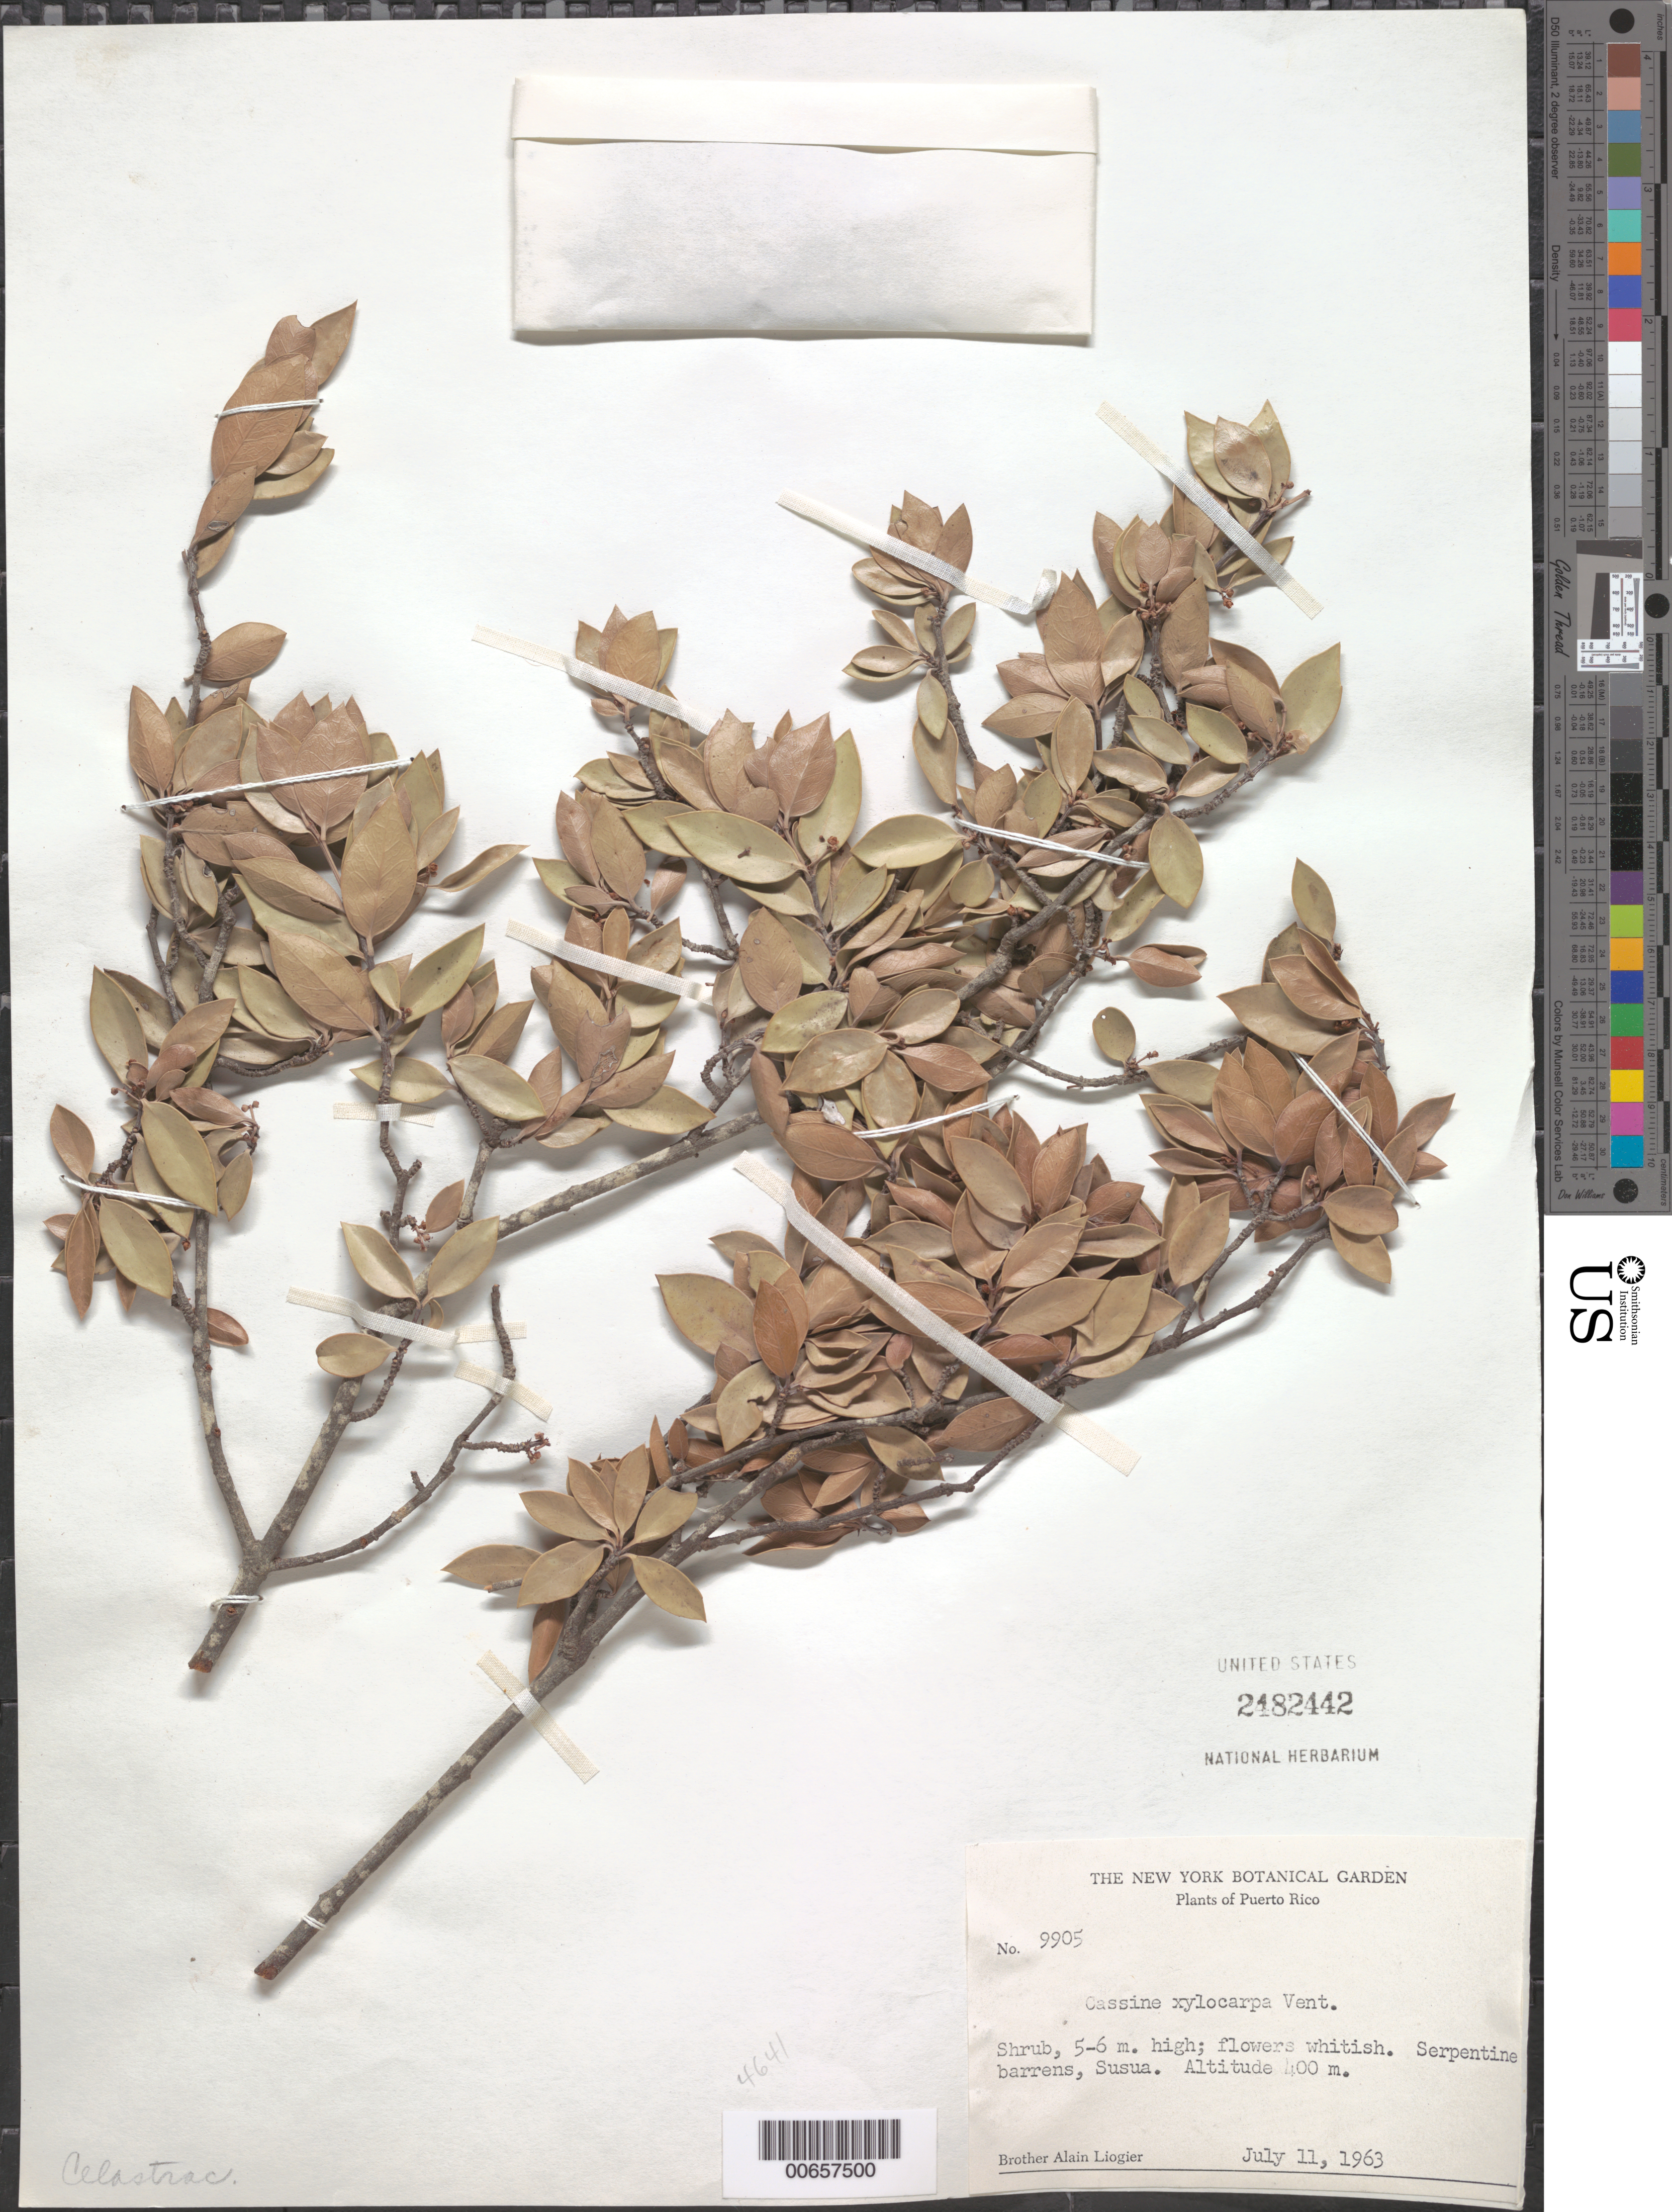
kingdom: Plantae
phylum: Tracheophyta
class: Magnoliopsida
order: Celastrales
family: Celastraceae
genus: Elaeodendron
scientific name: Elaeodendron xylocarpum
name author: (Vent.) DC.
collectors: A. H. Liogier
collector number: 9905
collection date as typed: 11 Jul 1963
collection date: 1963-07-11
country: Puerto Rico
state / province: Yauco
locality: Susua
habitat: Serpentine barrens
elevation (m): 400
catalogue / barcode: US 2482442